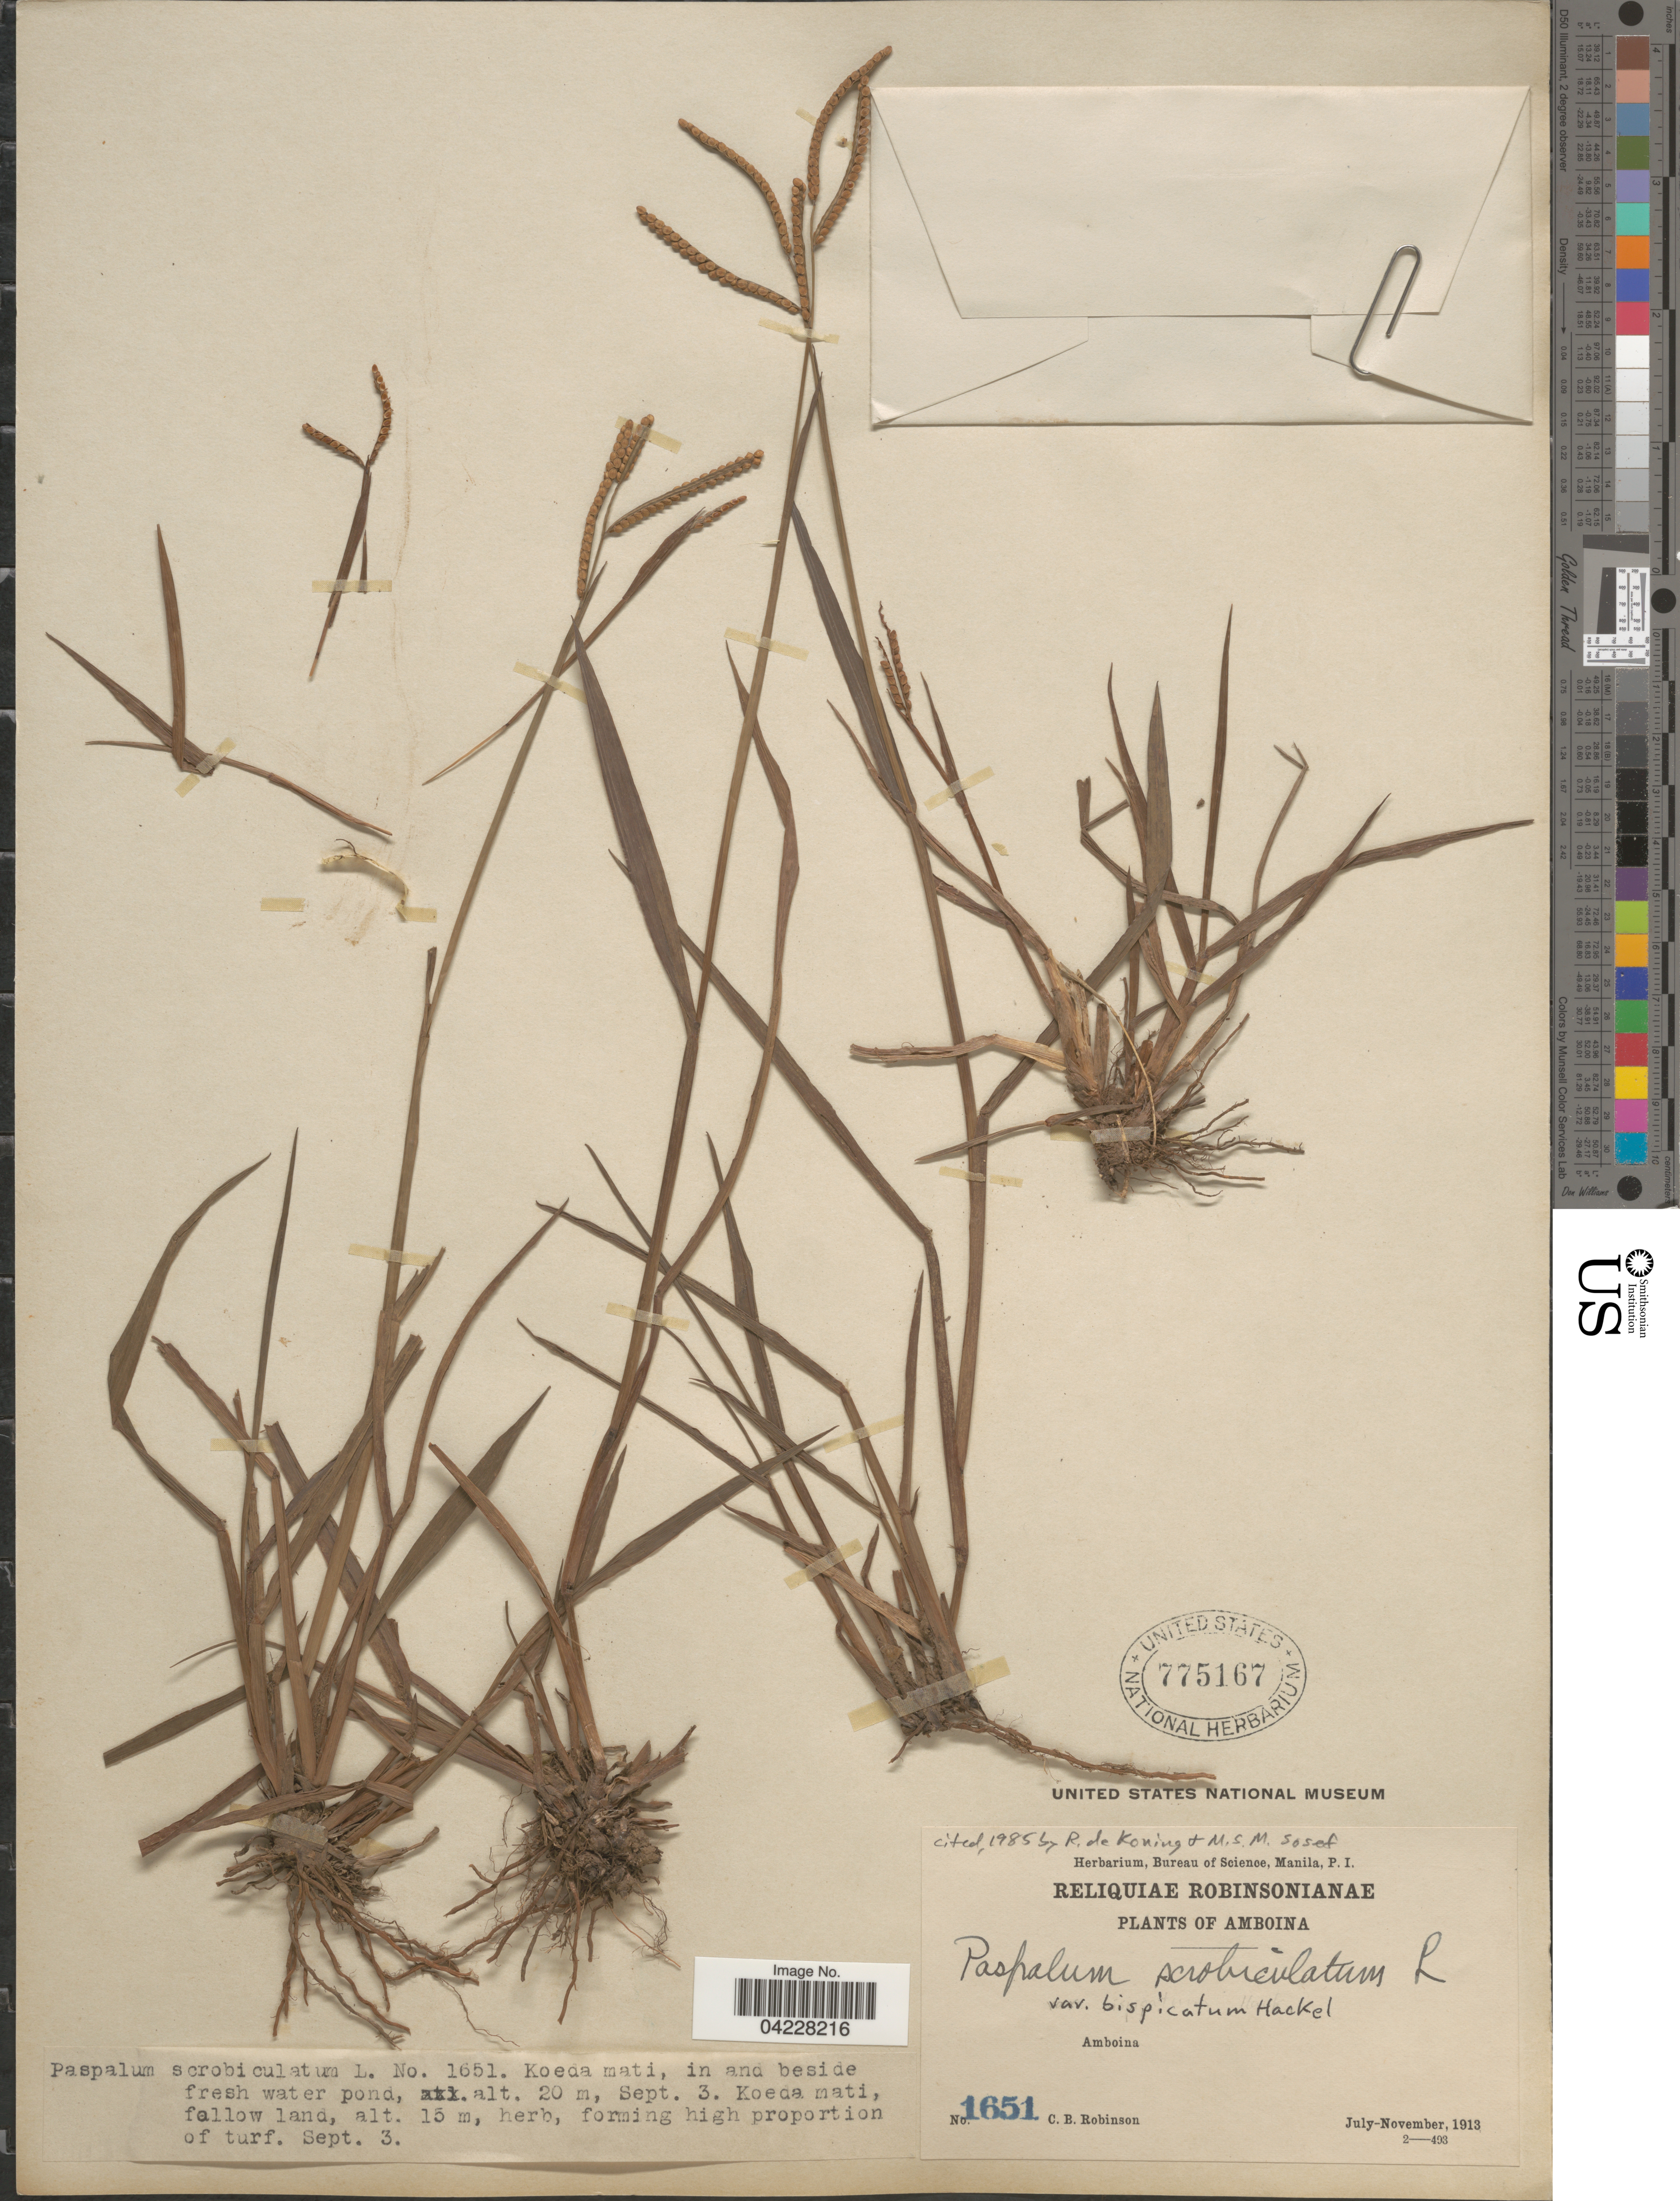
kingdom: Plantae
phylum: Tracheophyta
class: Liliopsida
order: Poales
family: Poaceae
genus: Paspalum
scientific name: Paspalum scrobiculatum var. bispicatum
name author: Hack. ex Merr.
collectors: C. Robinson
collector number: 1651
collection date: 1913-09-03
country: Indonesia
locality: Amboina. Koeda mati.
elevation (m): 20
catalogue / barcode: US 775167